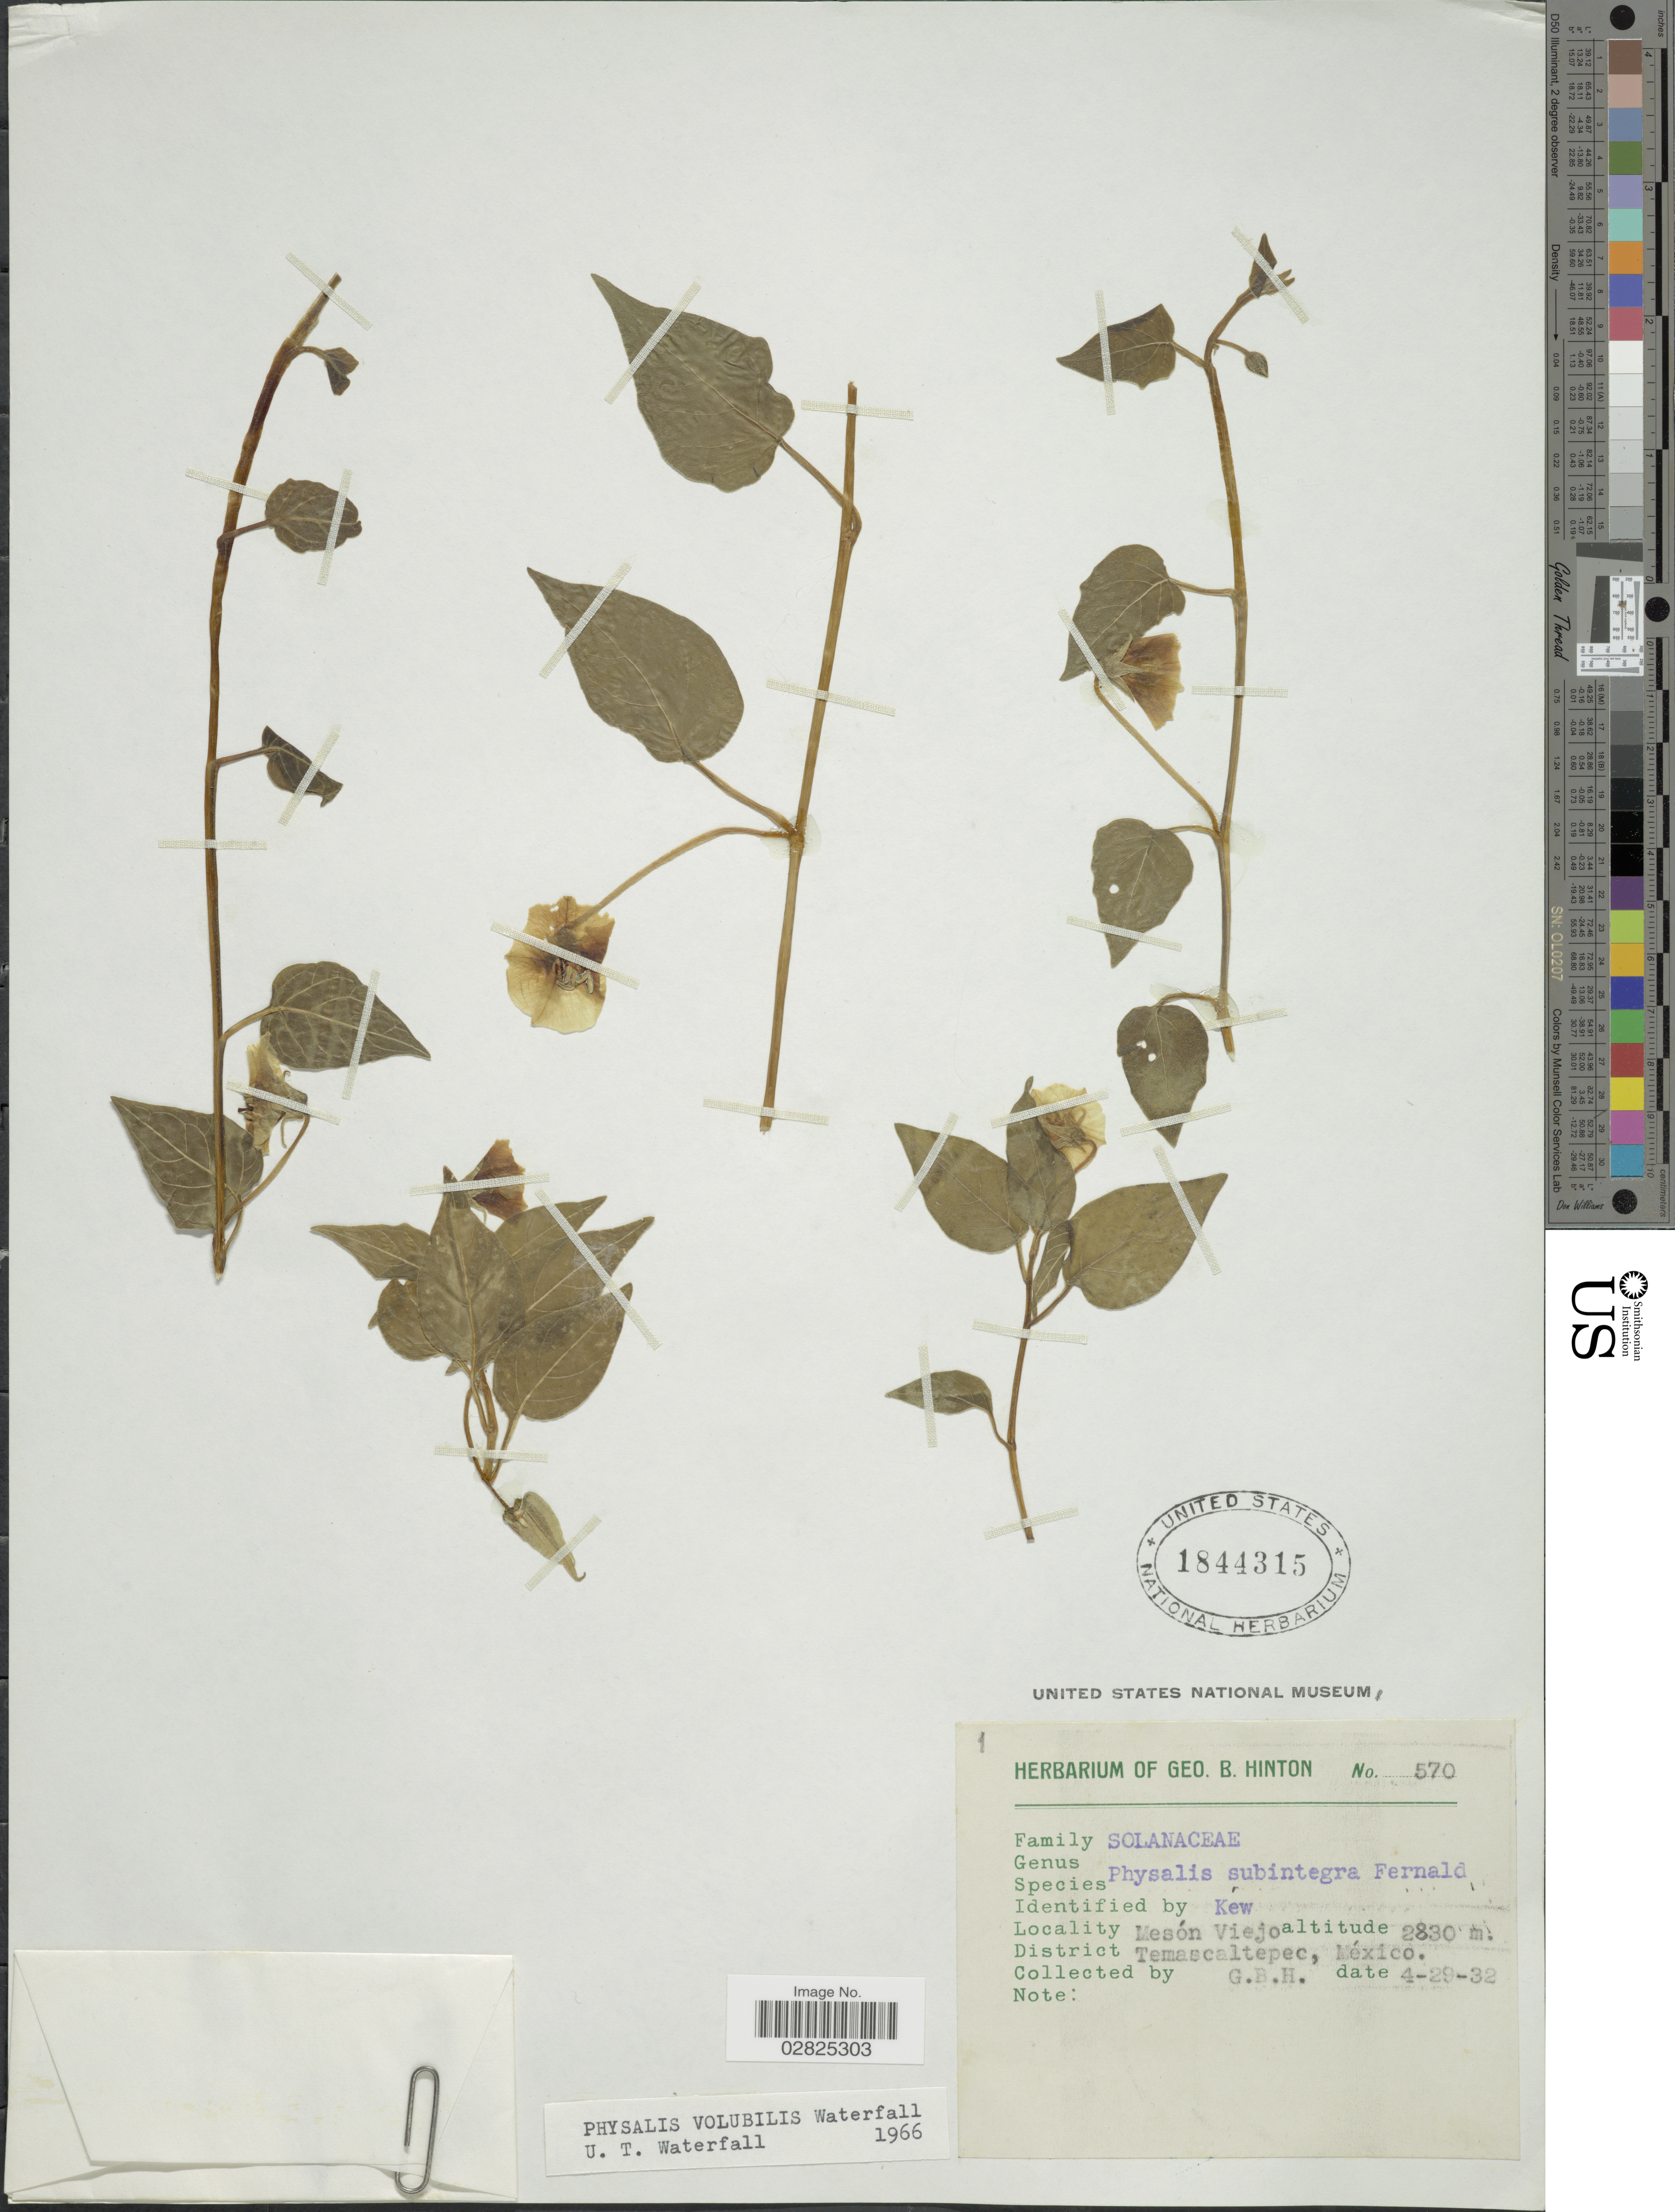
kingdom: Plantae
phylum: Tracheophyta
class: Magnoliopsida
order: Solanales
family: Solanaceae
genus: Physalis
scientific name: Physalis volubilis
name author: Waterf.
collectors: G. B. Hinton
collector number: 570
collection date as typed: Transcribed d/m/y: 29/4/32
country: Mexico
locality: Mesón Viejo, District Temascaltepec.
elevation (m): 2830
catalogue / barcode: US 1844315